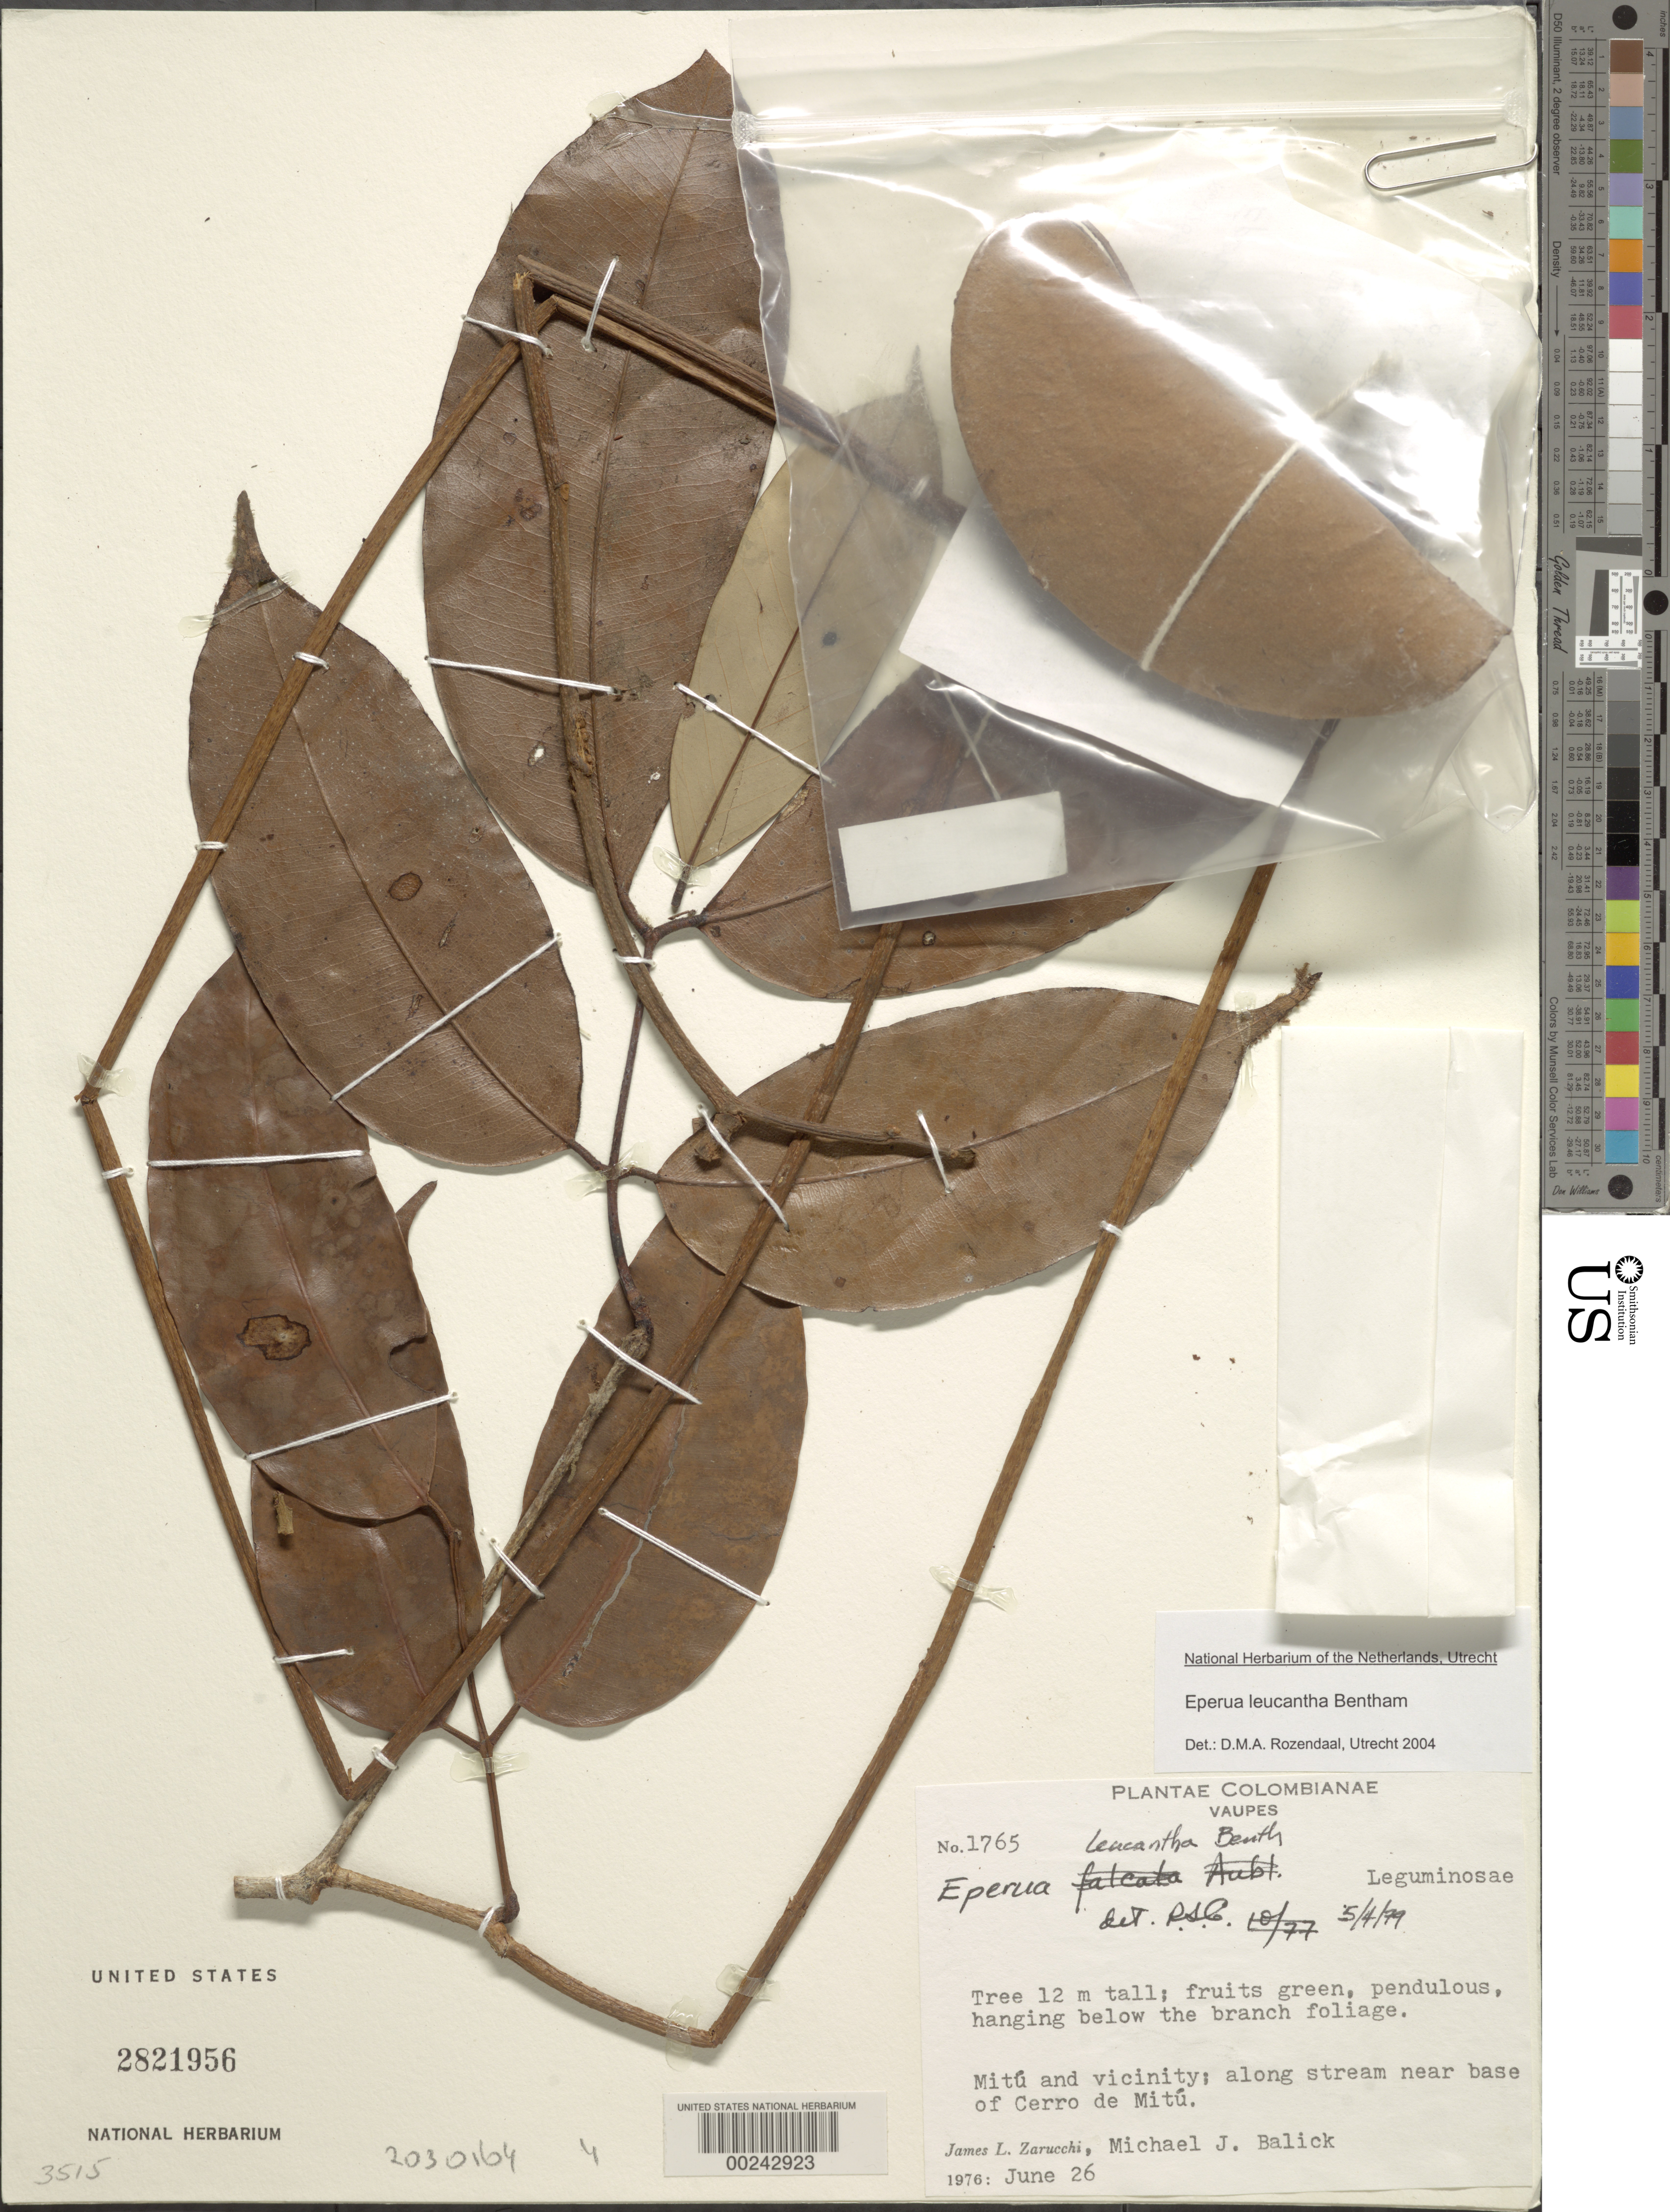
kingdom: Plantae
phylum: Tracheophyta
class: Magnoliopsida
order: Fabales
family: Fabaceae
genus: Eperua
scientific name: Eperua leucantha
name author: Benth.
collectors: J. L. Zarucchi & M. J. Balick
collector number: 1765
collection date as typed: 26 Jun 1976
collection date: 1976-06-26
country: Colombia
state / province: Vaupés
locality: Mitu and vicinity; along stream near base of Cerro de Mitu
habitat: Along stream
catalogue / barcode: US 2821956